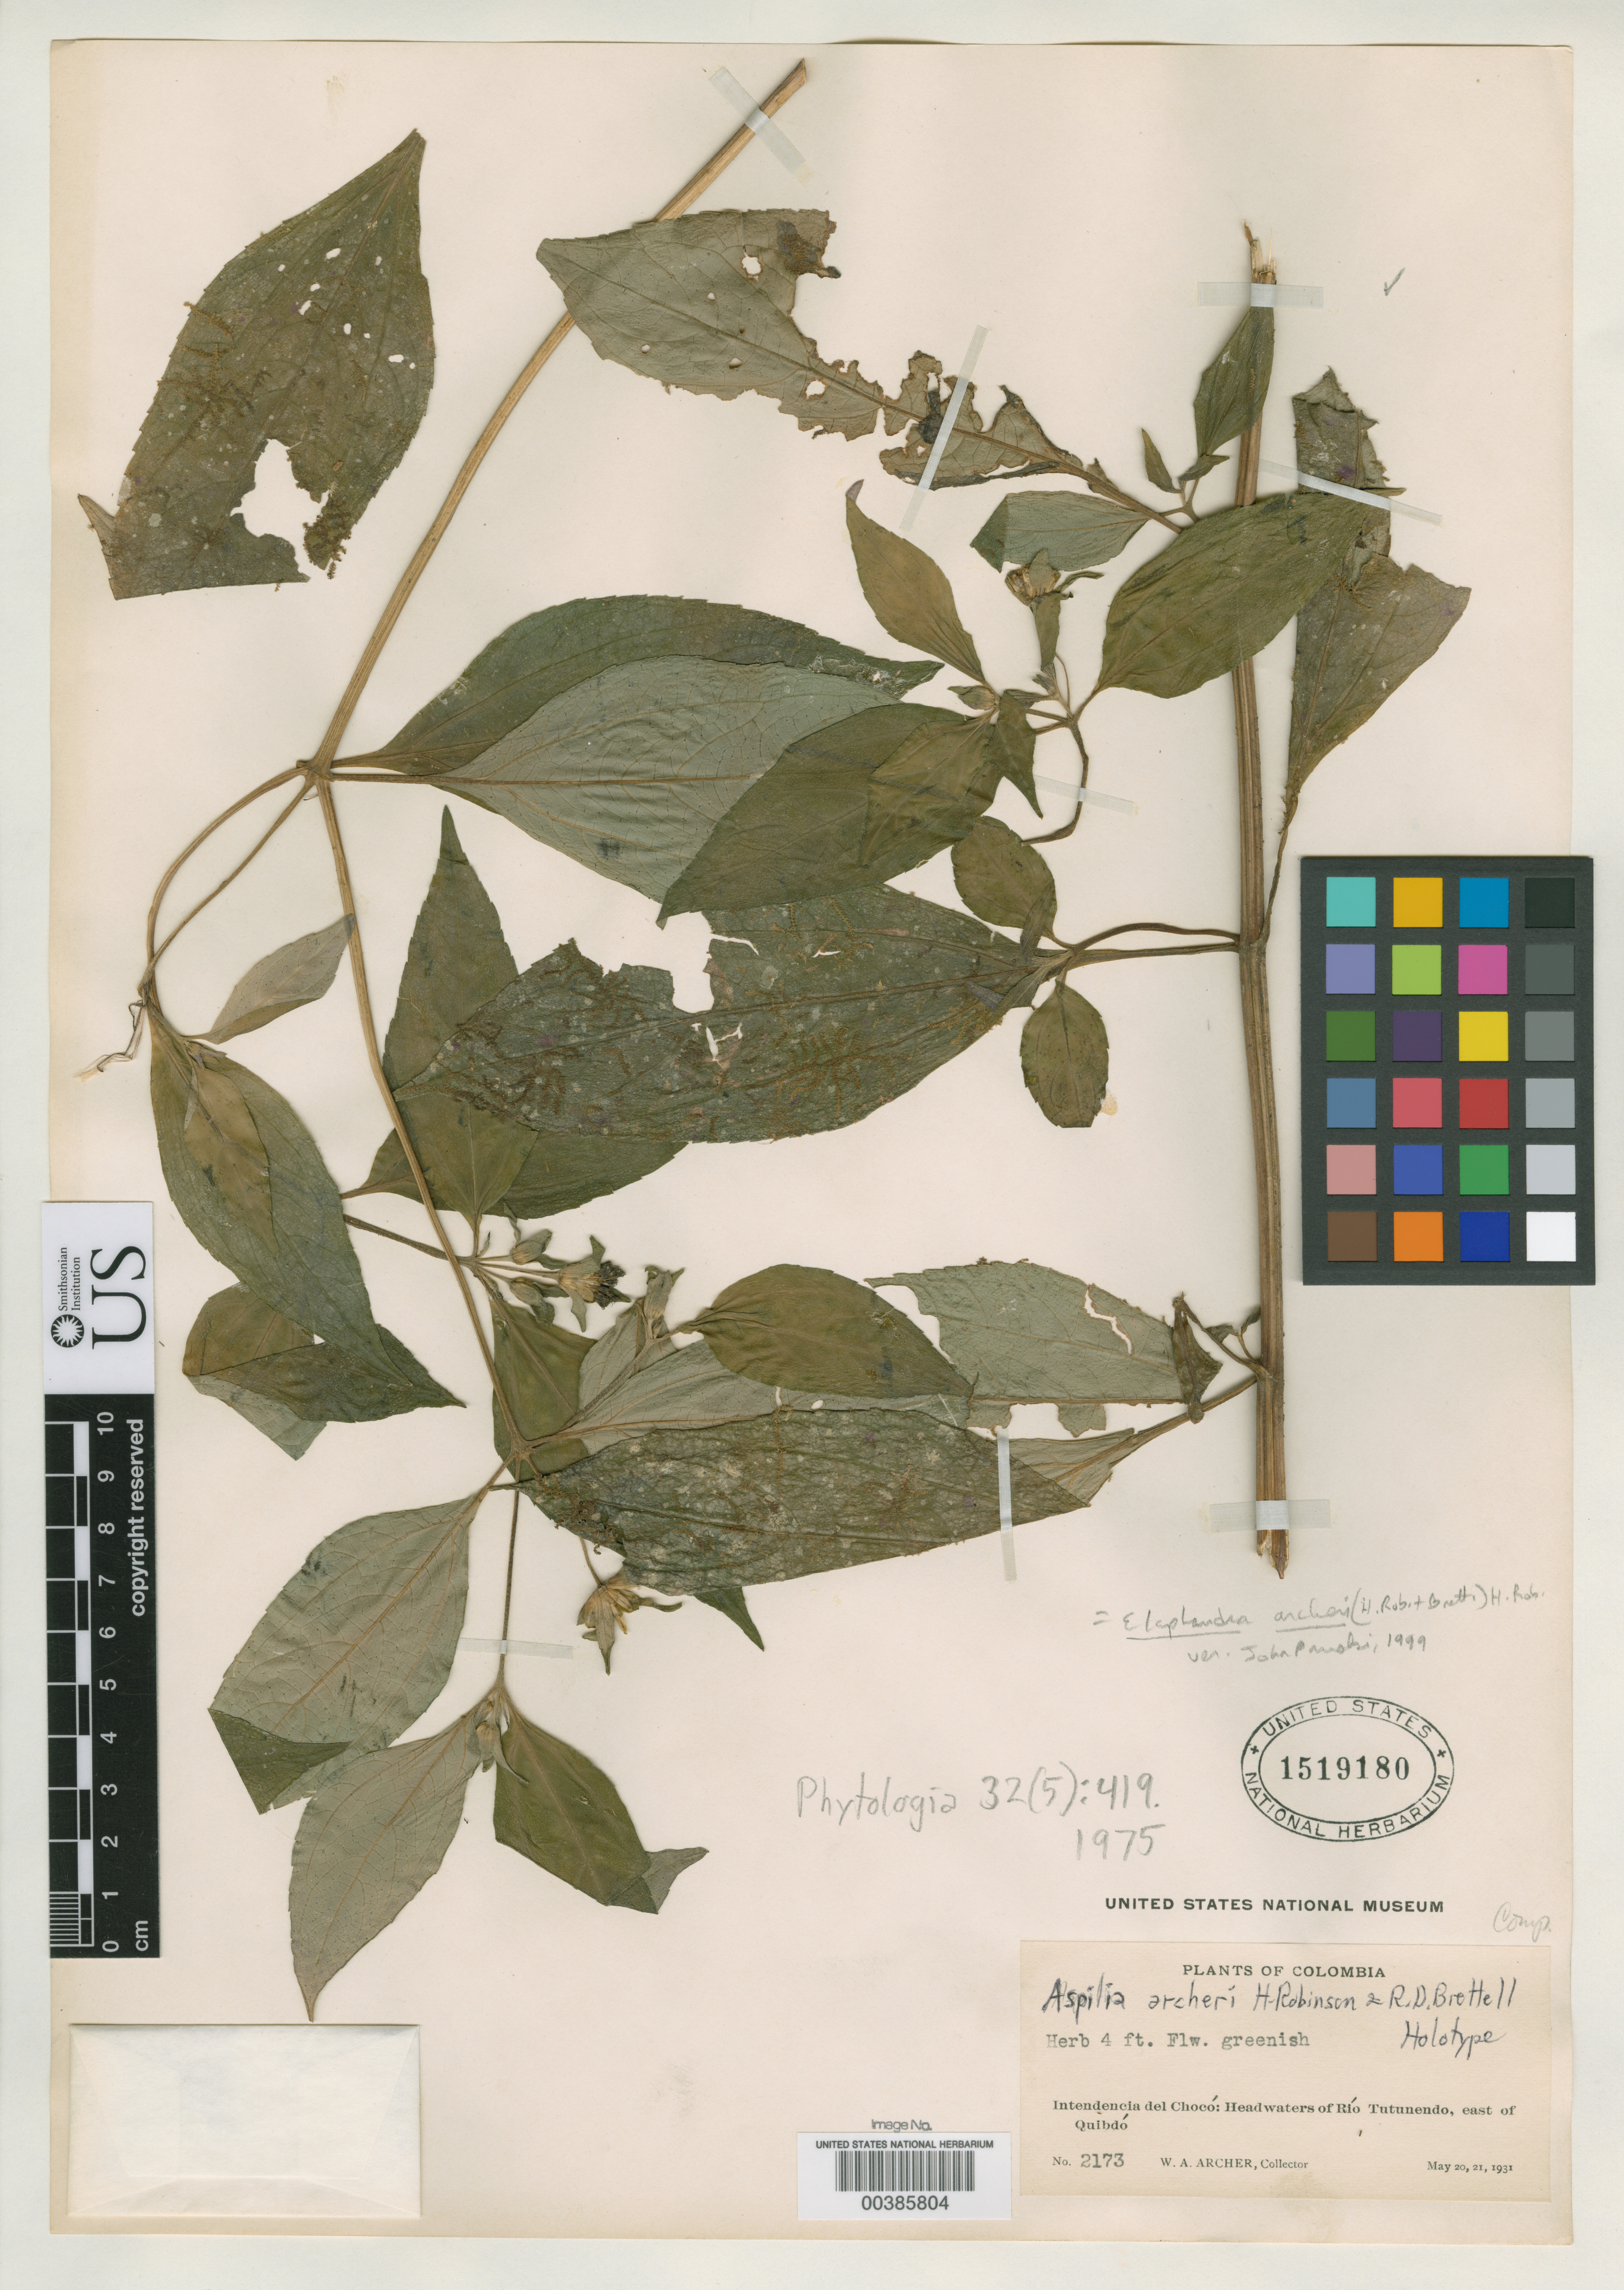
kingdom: Plantae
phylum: Tracheophyta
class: Magnoliopsida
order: Asterales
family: Asteraceae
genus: Aspilia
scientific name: Aspilia archeri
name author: H. Rob. & Brettell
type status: Holotype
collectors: W. A. Archer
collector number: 2173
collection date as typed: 20 May 1931 to 21 May 1931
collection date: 1931-05-20/1931-05-21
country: Colombia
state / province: Chocó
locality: Headwaters of Rio TutUnendo, E of Quibdo.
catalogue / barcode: US 1519180